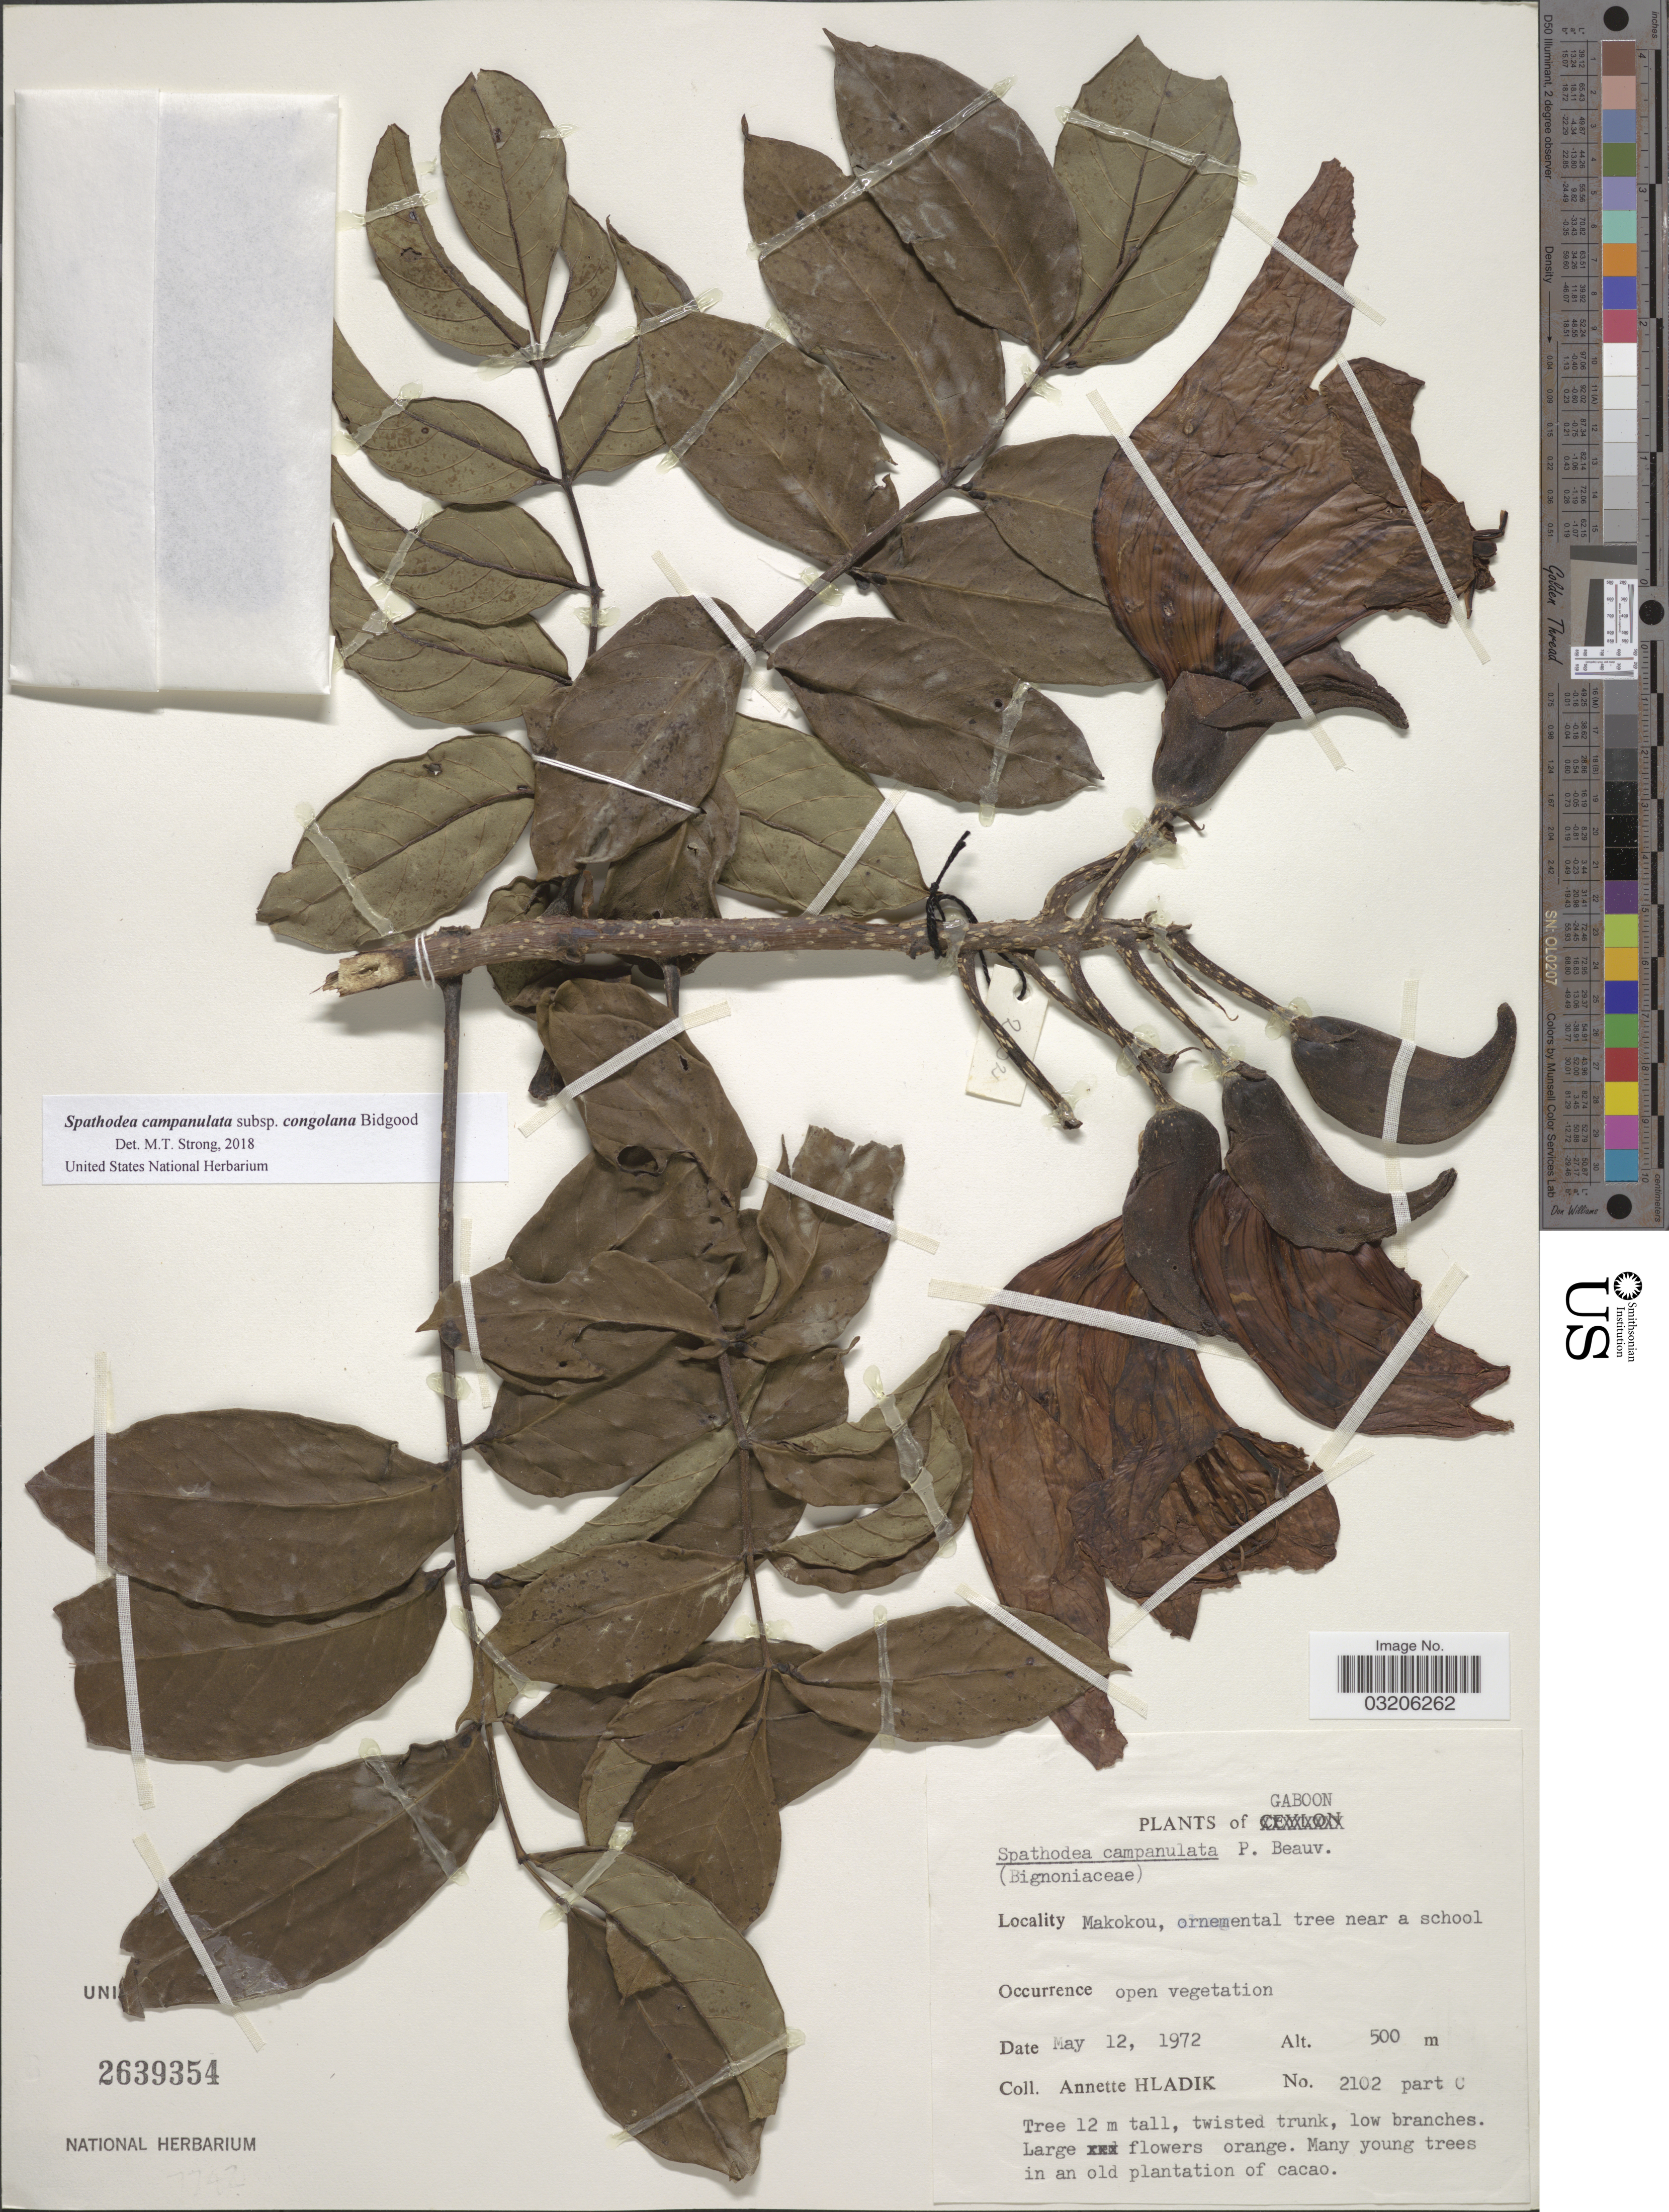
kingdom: Plantae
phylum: Tracheophyta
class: Magnoliopsida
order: Lamiales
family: Bignoniaceae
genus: Spathodea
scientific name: Spathodea campanulata subsp. congolana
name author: Bidgood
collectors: A. Hladik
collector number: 2102 part C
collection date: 1972-05-12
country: Gabon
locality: Gaboon. Makokou, ornemental tree near a school.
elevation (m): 500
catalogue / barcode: US 2639354